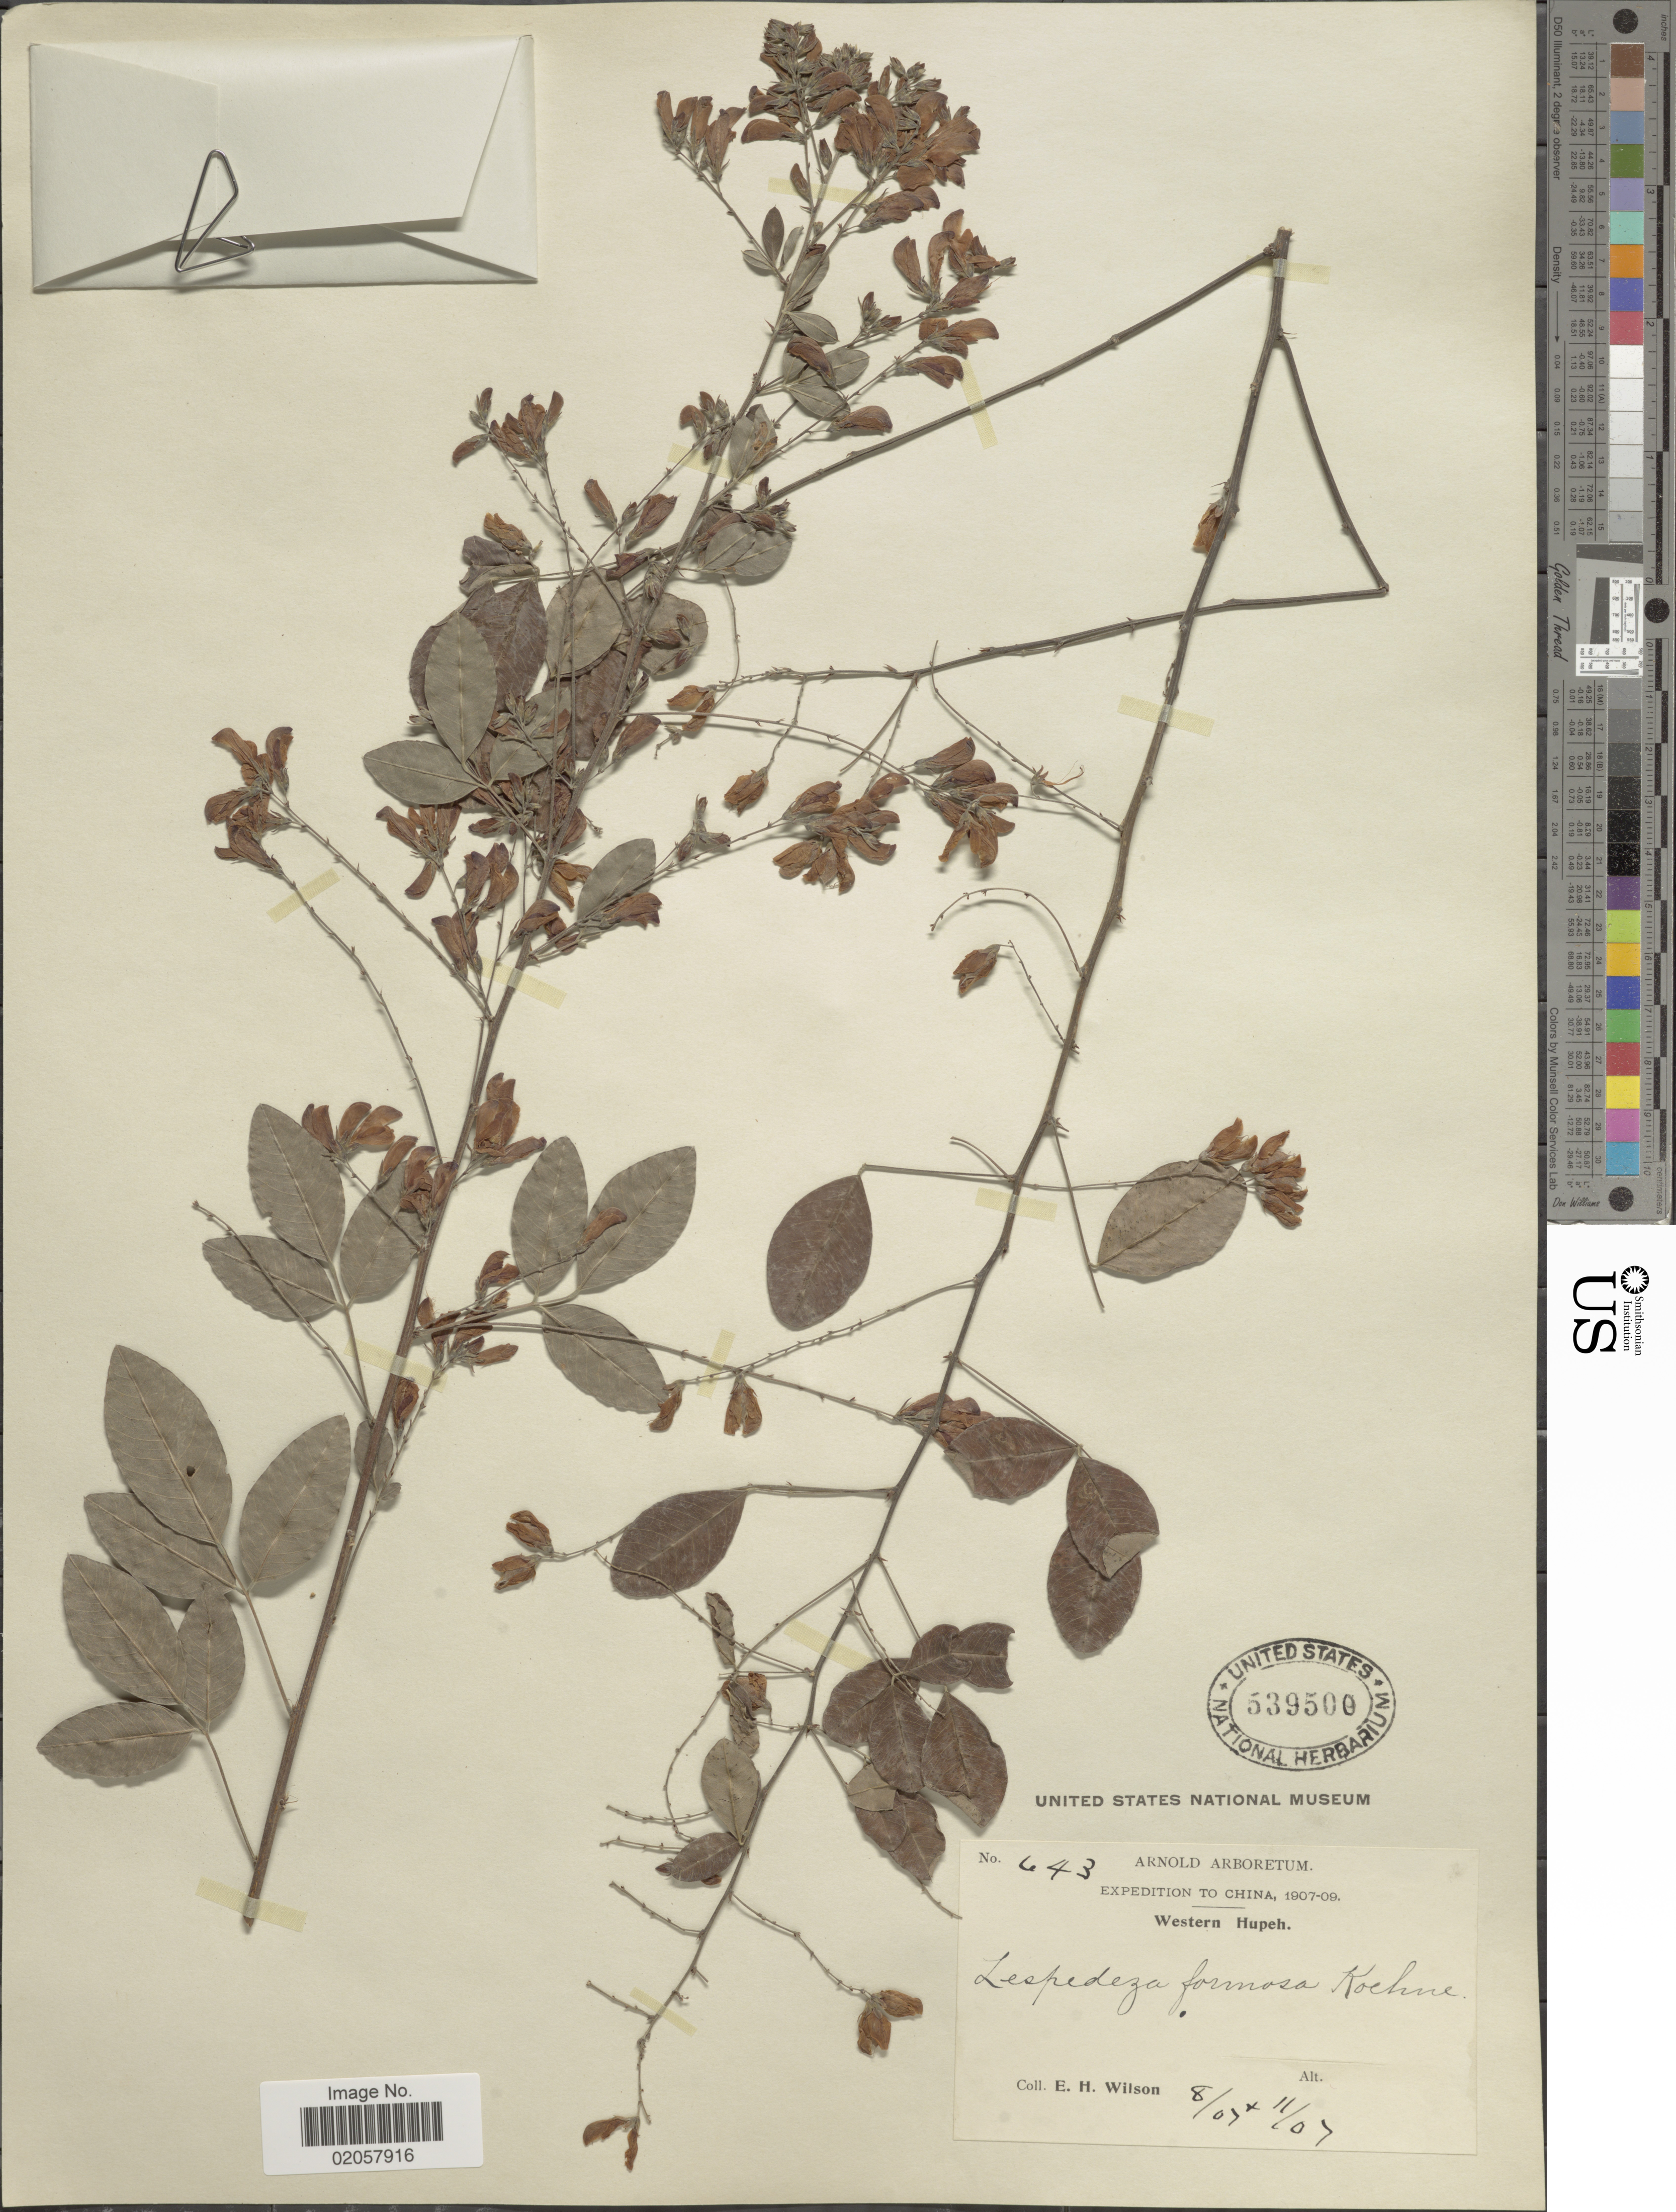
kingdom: Plantae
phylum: Tracheophyta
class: Magnoliopsida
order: Fabales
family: Fabaceae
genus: Lespedeza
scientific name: Lespedeza formosa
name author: (Vogel) Koehne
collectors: E. Wilson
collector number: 643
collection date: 1907-08/1907-11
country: China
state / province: Hubei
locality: Western Hupeh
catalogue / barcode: US 539500